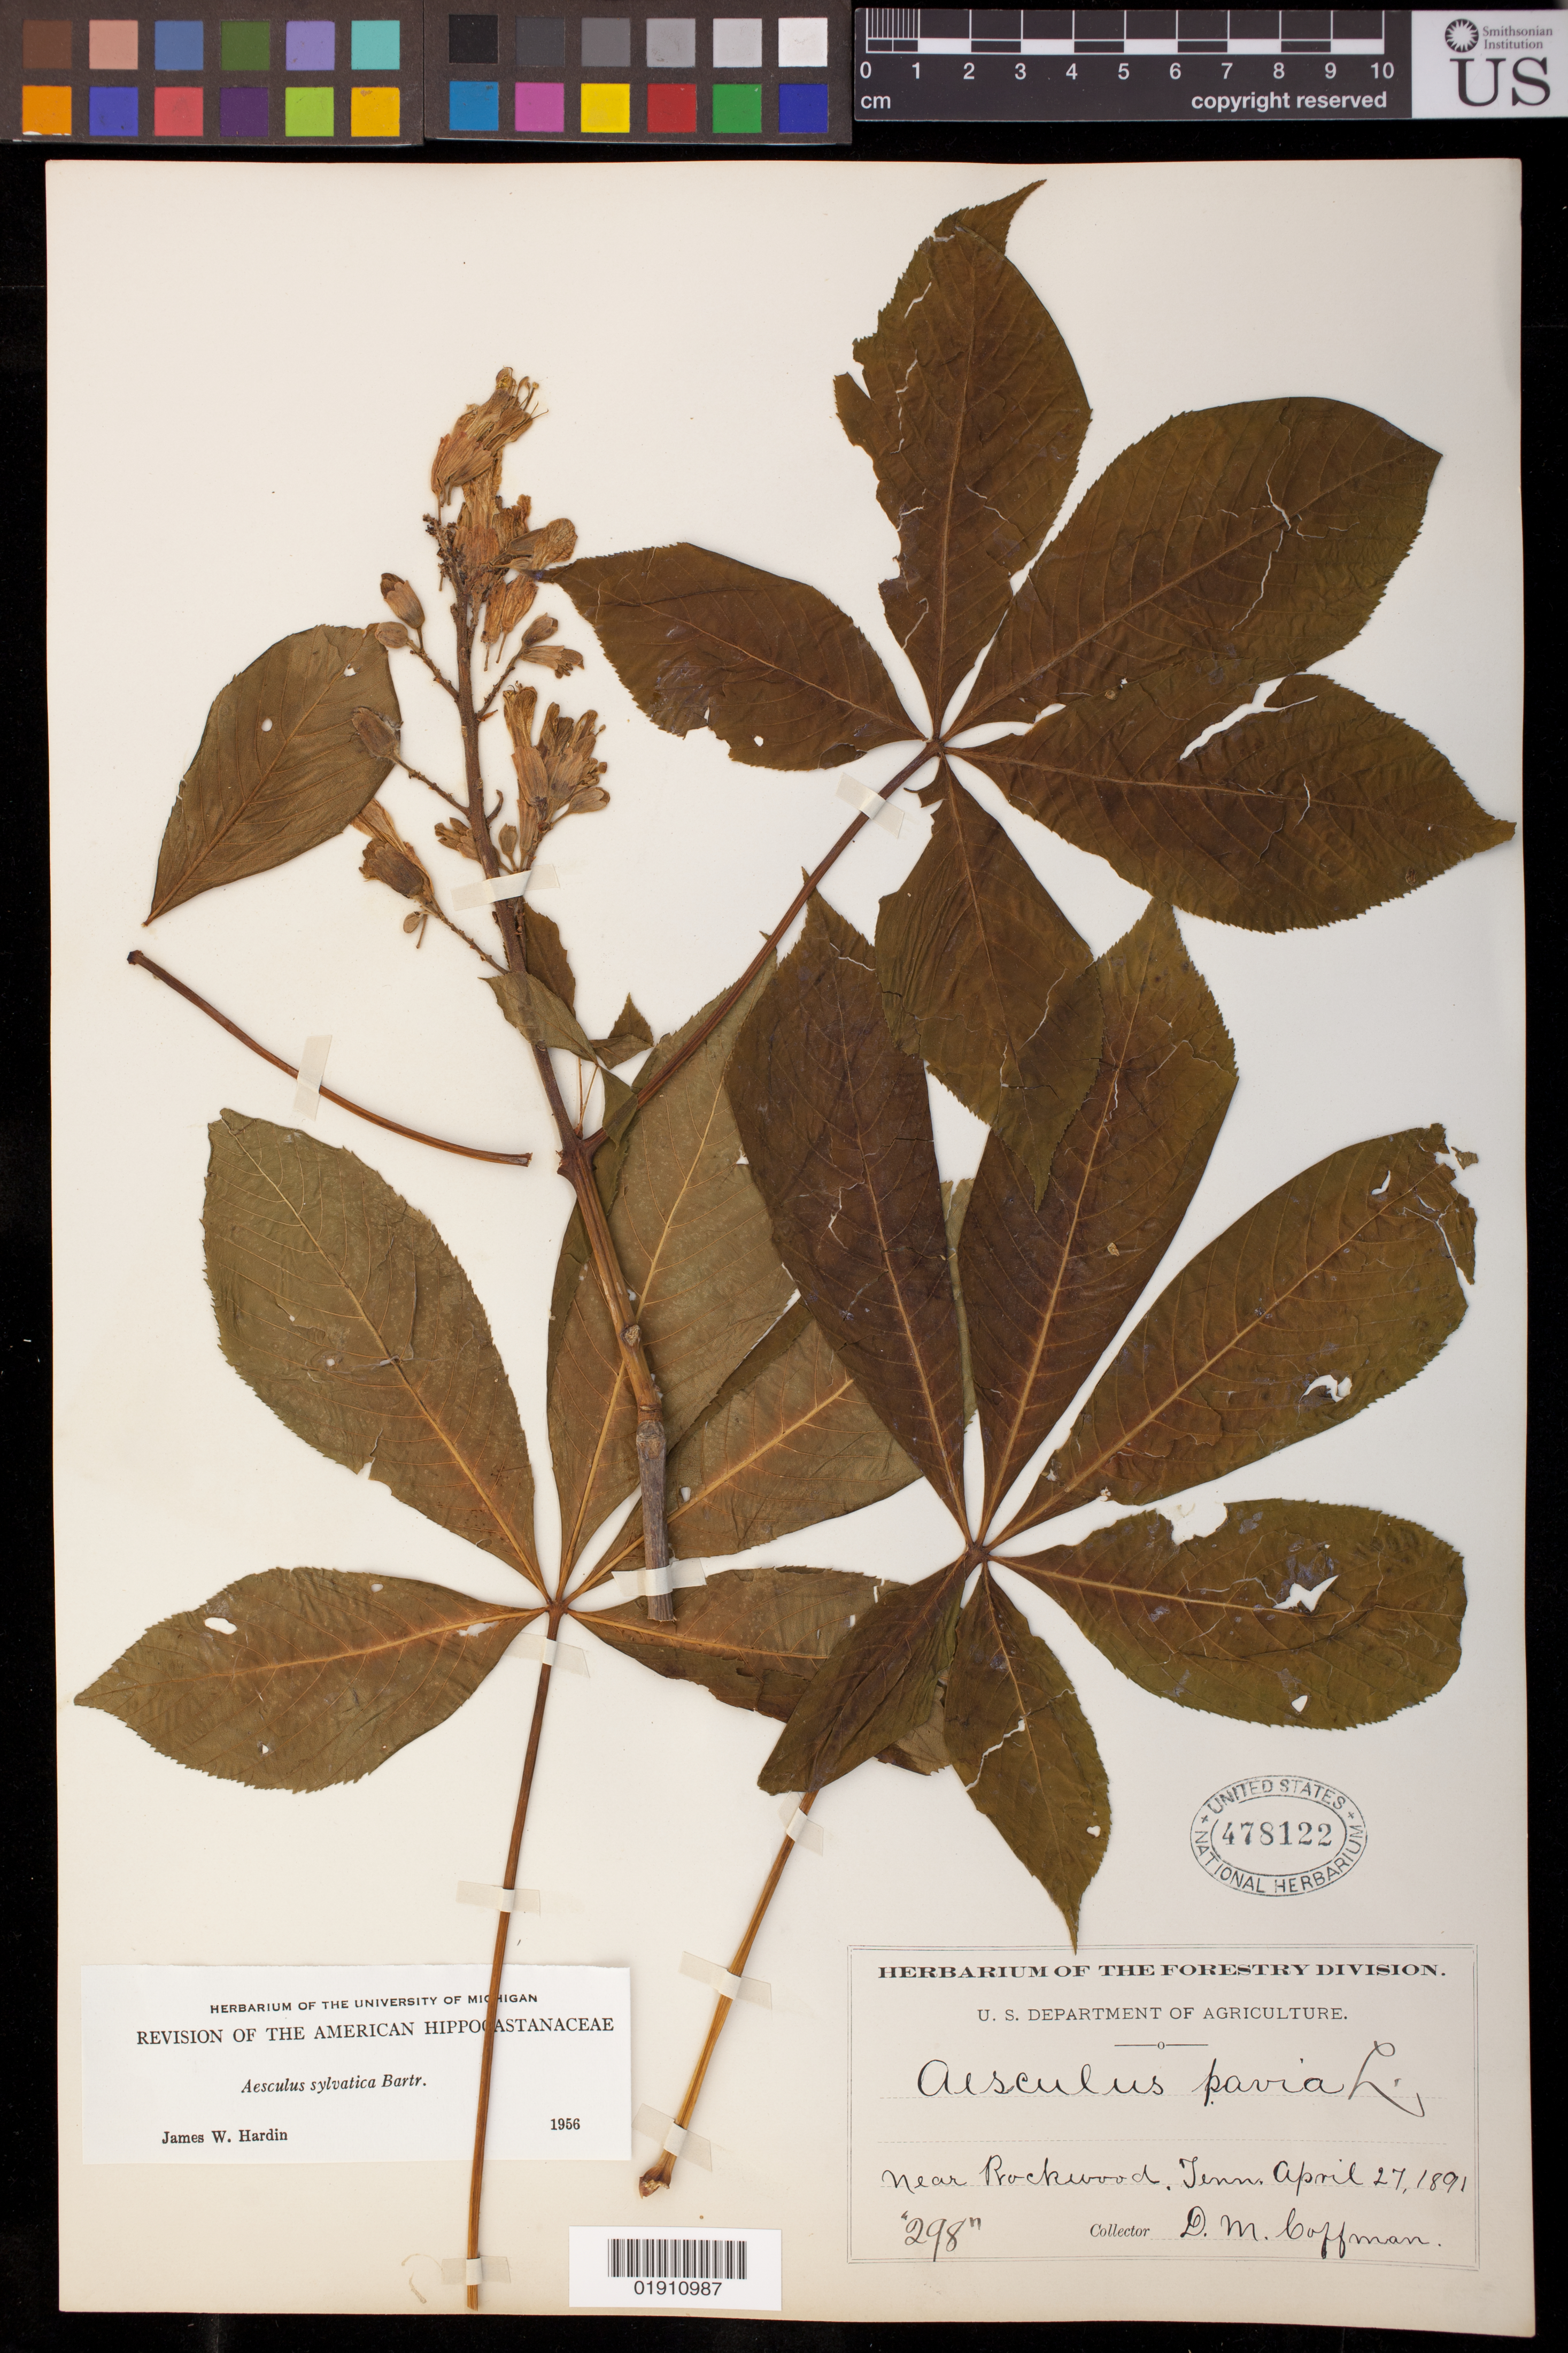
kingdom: Plantae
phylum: Tracheophyta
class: Magnoliopsida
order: Sapindales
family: Sapindaceae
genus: Aesculus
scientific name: Aesculus sylvatica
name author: W. Bartram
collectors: D. M. Coffman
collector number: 298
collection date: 1891-04-27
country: United States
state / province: Tennessee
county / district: Roane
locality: Near Rockwood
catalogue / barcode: US 478122